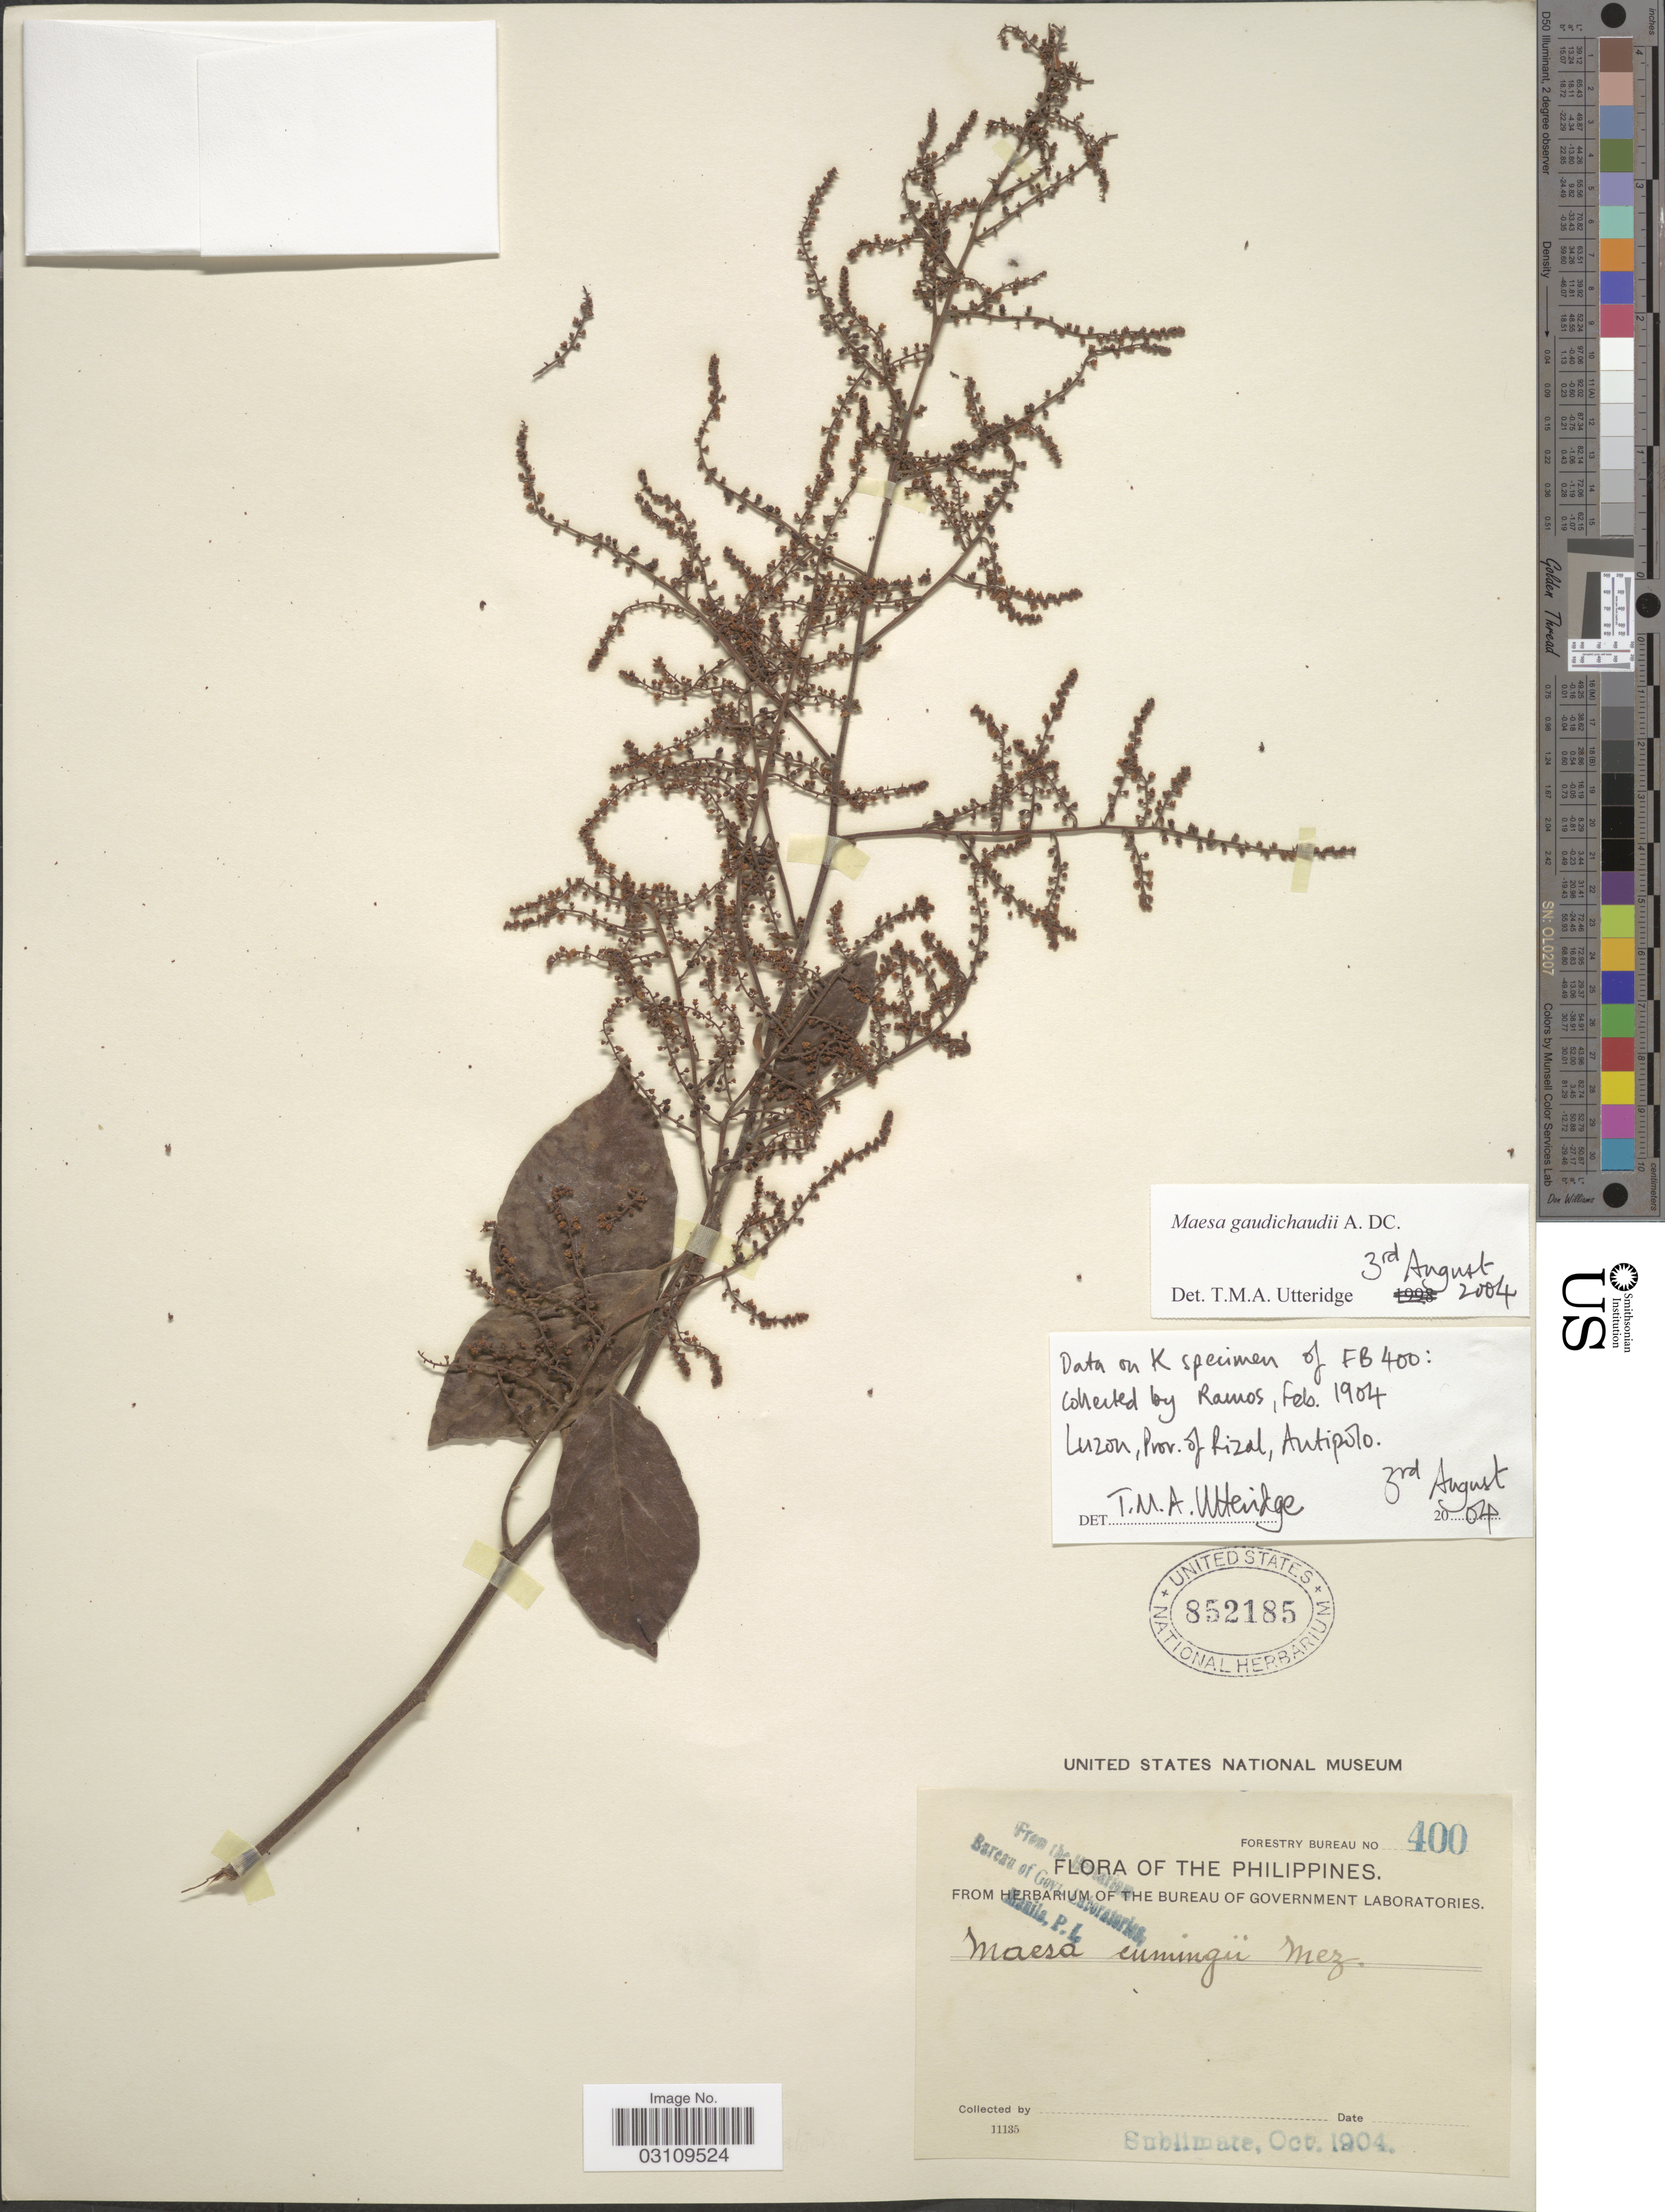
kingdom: Plantae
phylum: Tracheophyta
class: Magnoliopsida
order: Ericales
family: Primulaceae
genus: Maesa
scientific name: Maesa gaudichaudii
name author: A. DC.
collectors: -. Ramos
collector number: Forestry Bureau 400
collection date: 1904-02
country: Philippines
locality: Luzon [unsure placement]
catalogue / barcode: US 852185